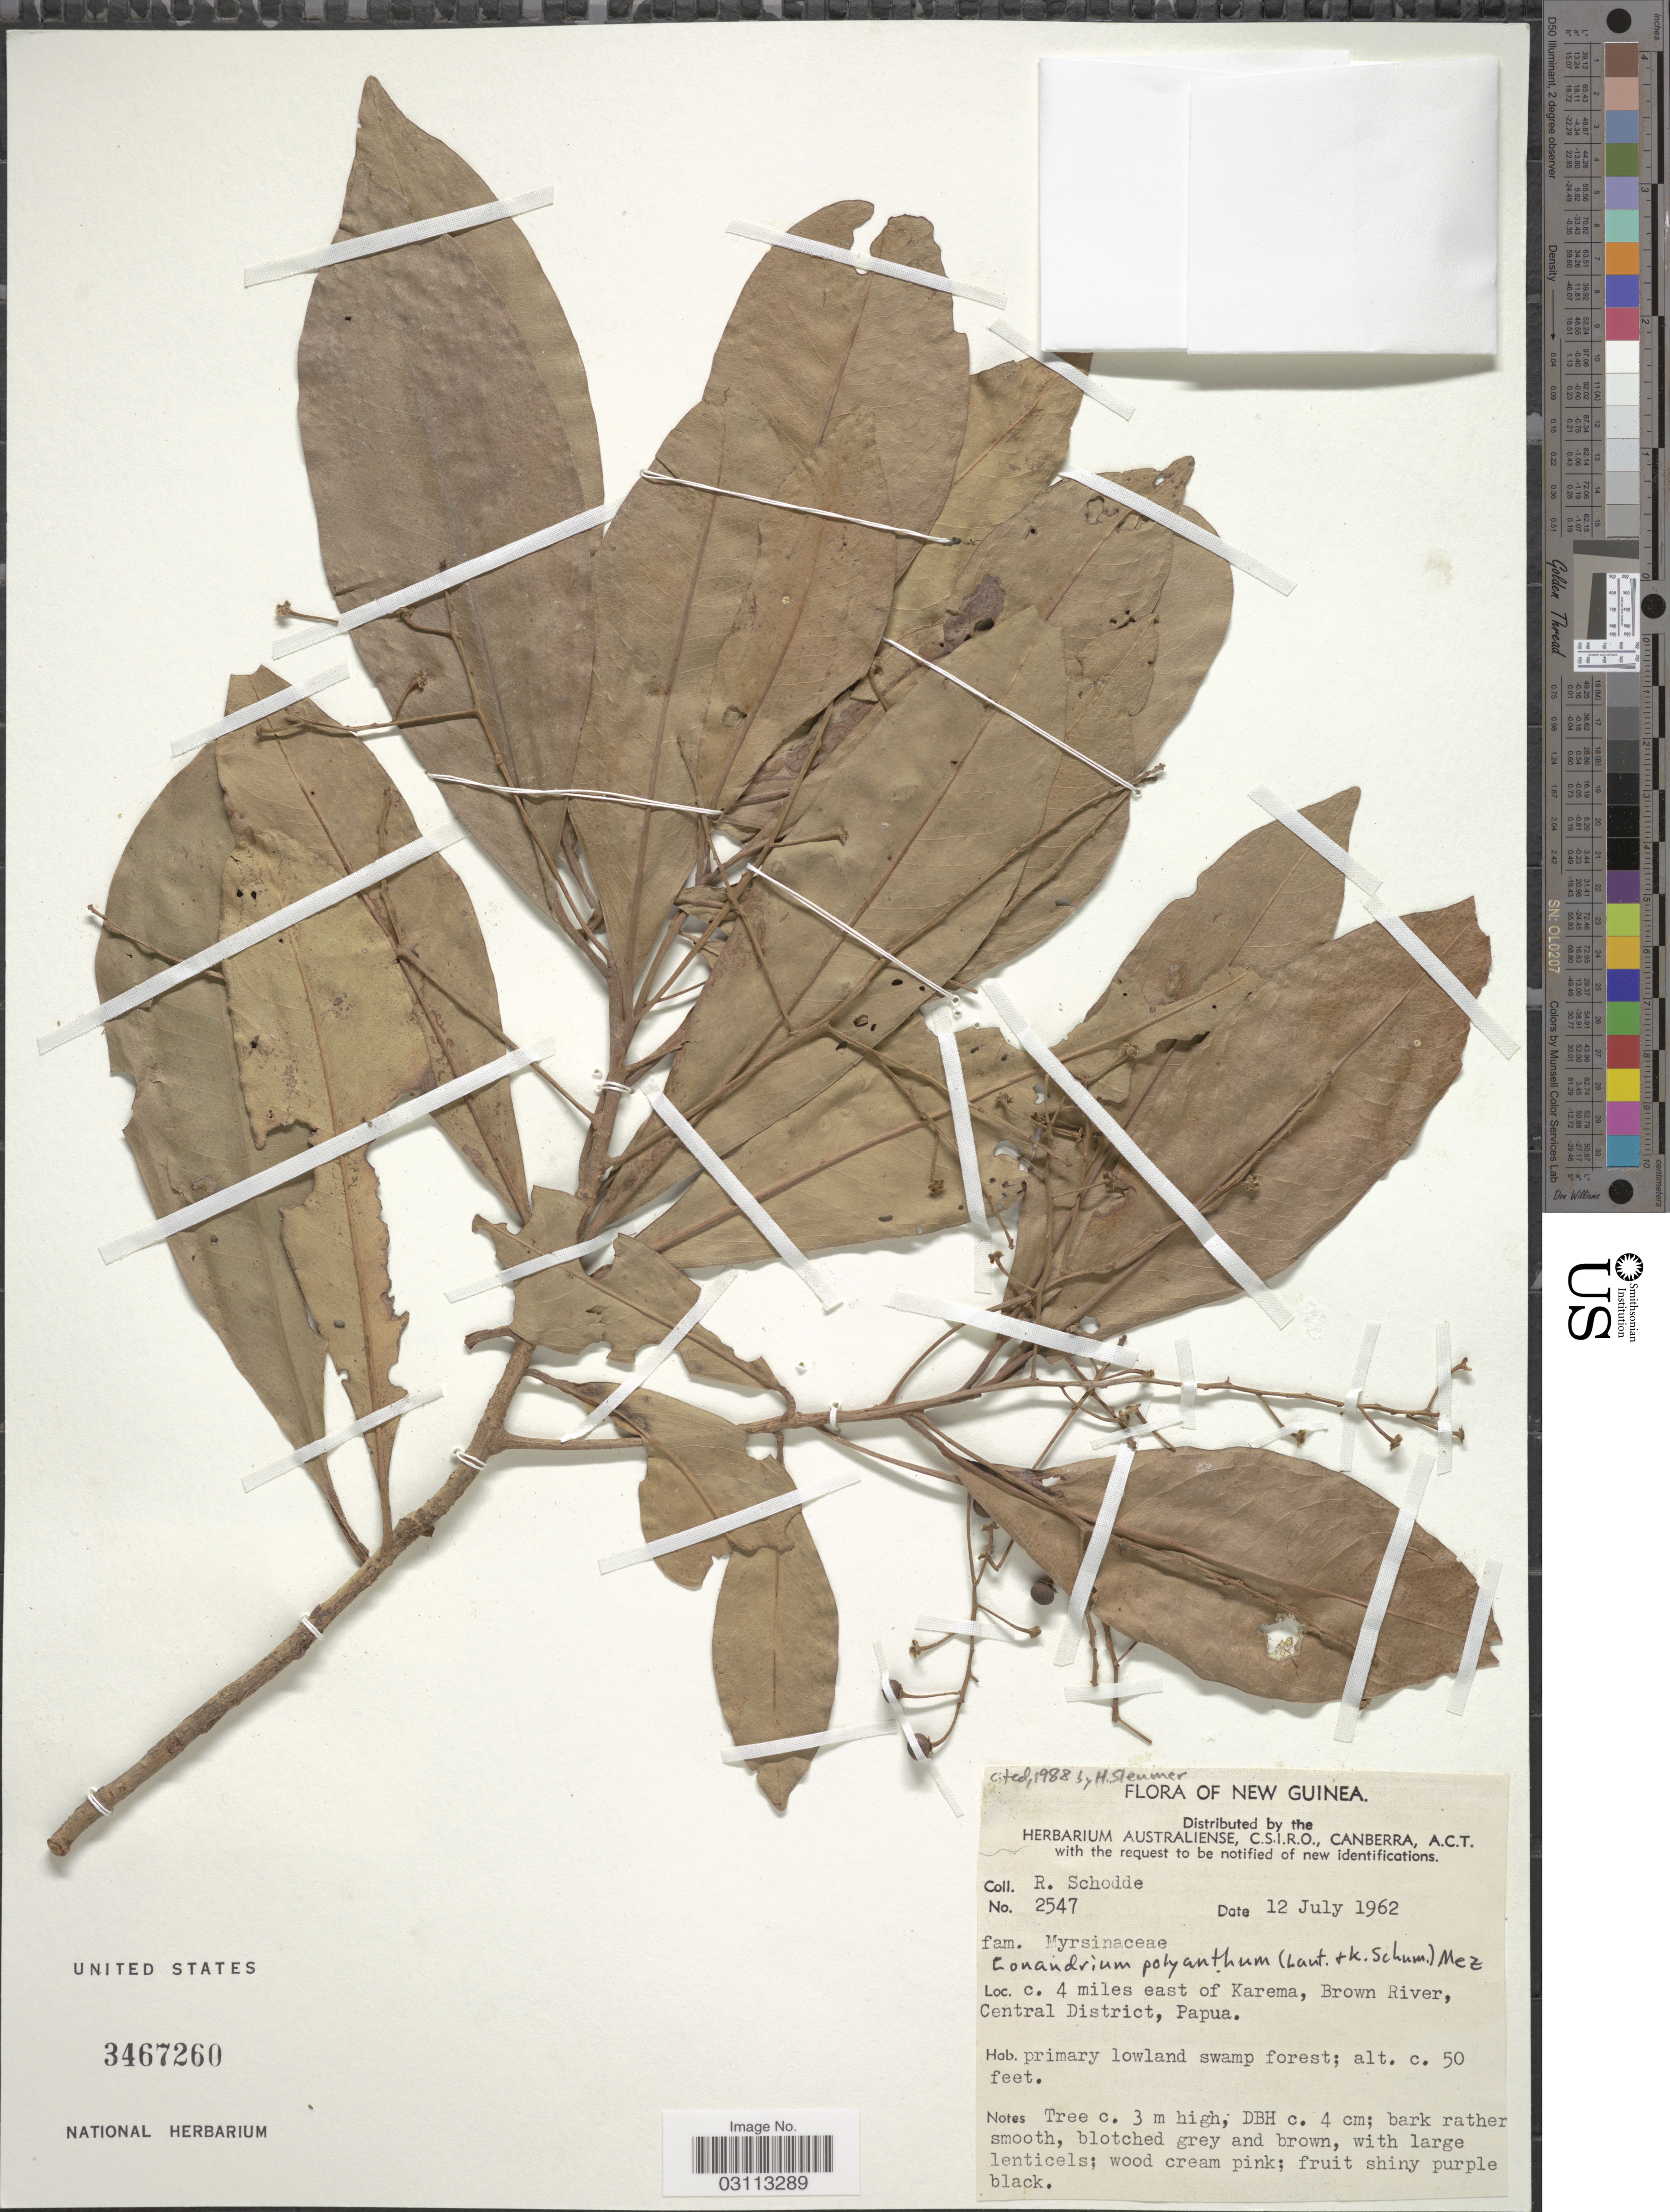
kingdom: Plantae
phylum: Tracheophyta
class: Magnoliopsida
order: Ericales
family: Primulaceae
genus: Conandrium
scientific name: Conandrium polyanthum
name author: (Lauterb. & K. Schum.) Mez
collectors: R. Schodde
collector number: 2547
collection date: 1962-07-12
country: Papua New Guinea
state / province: Central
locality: New Guinea. C. 4 miles east of Karema, Brown River, Central District.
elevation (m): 15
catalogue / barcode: US 3467260